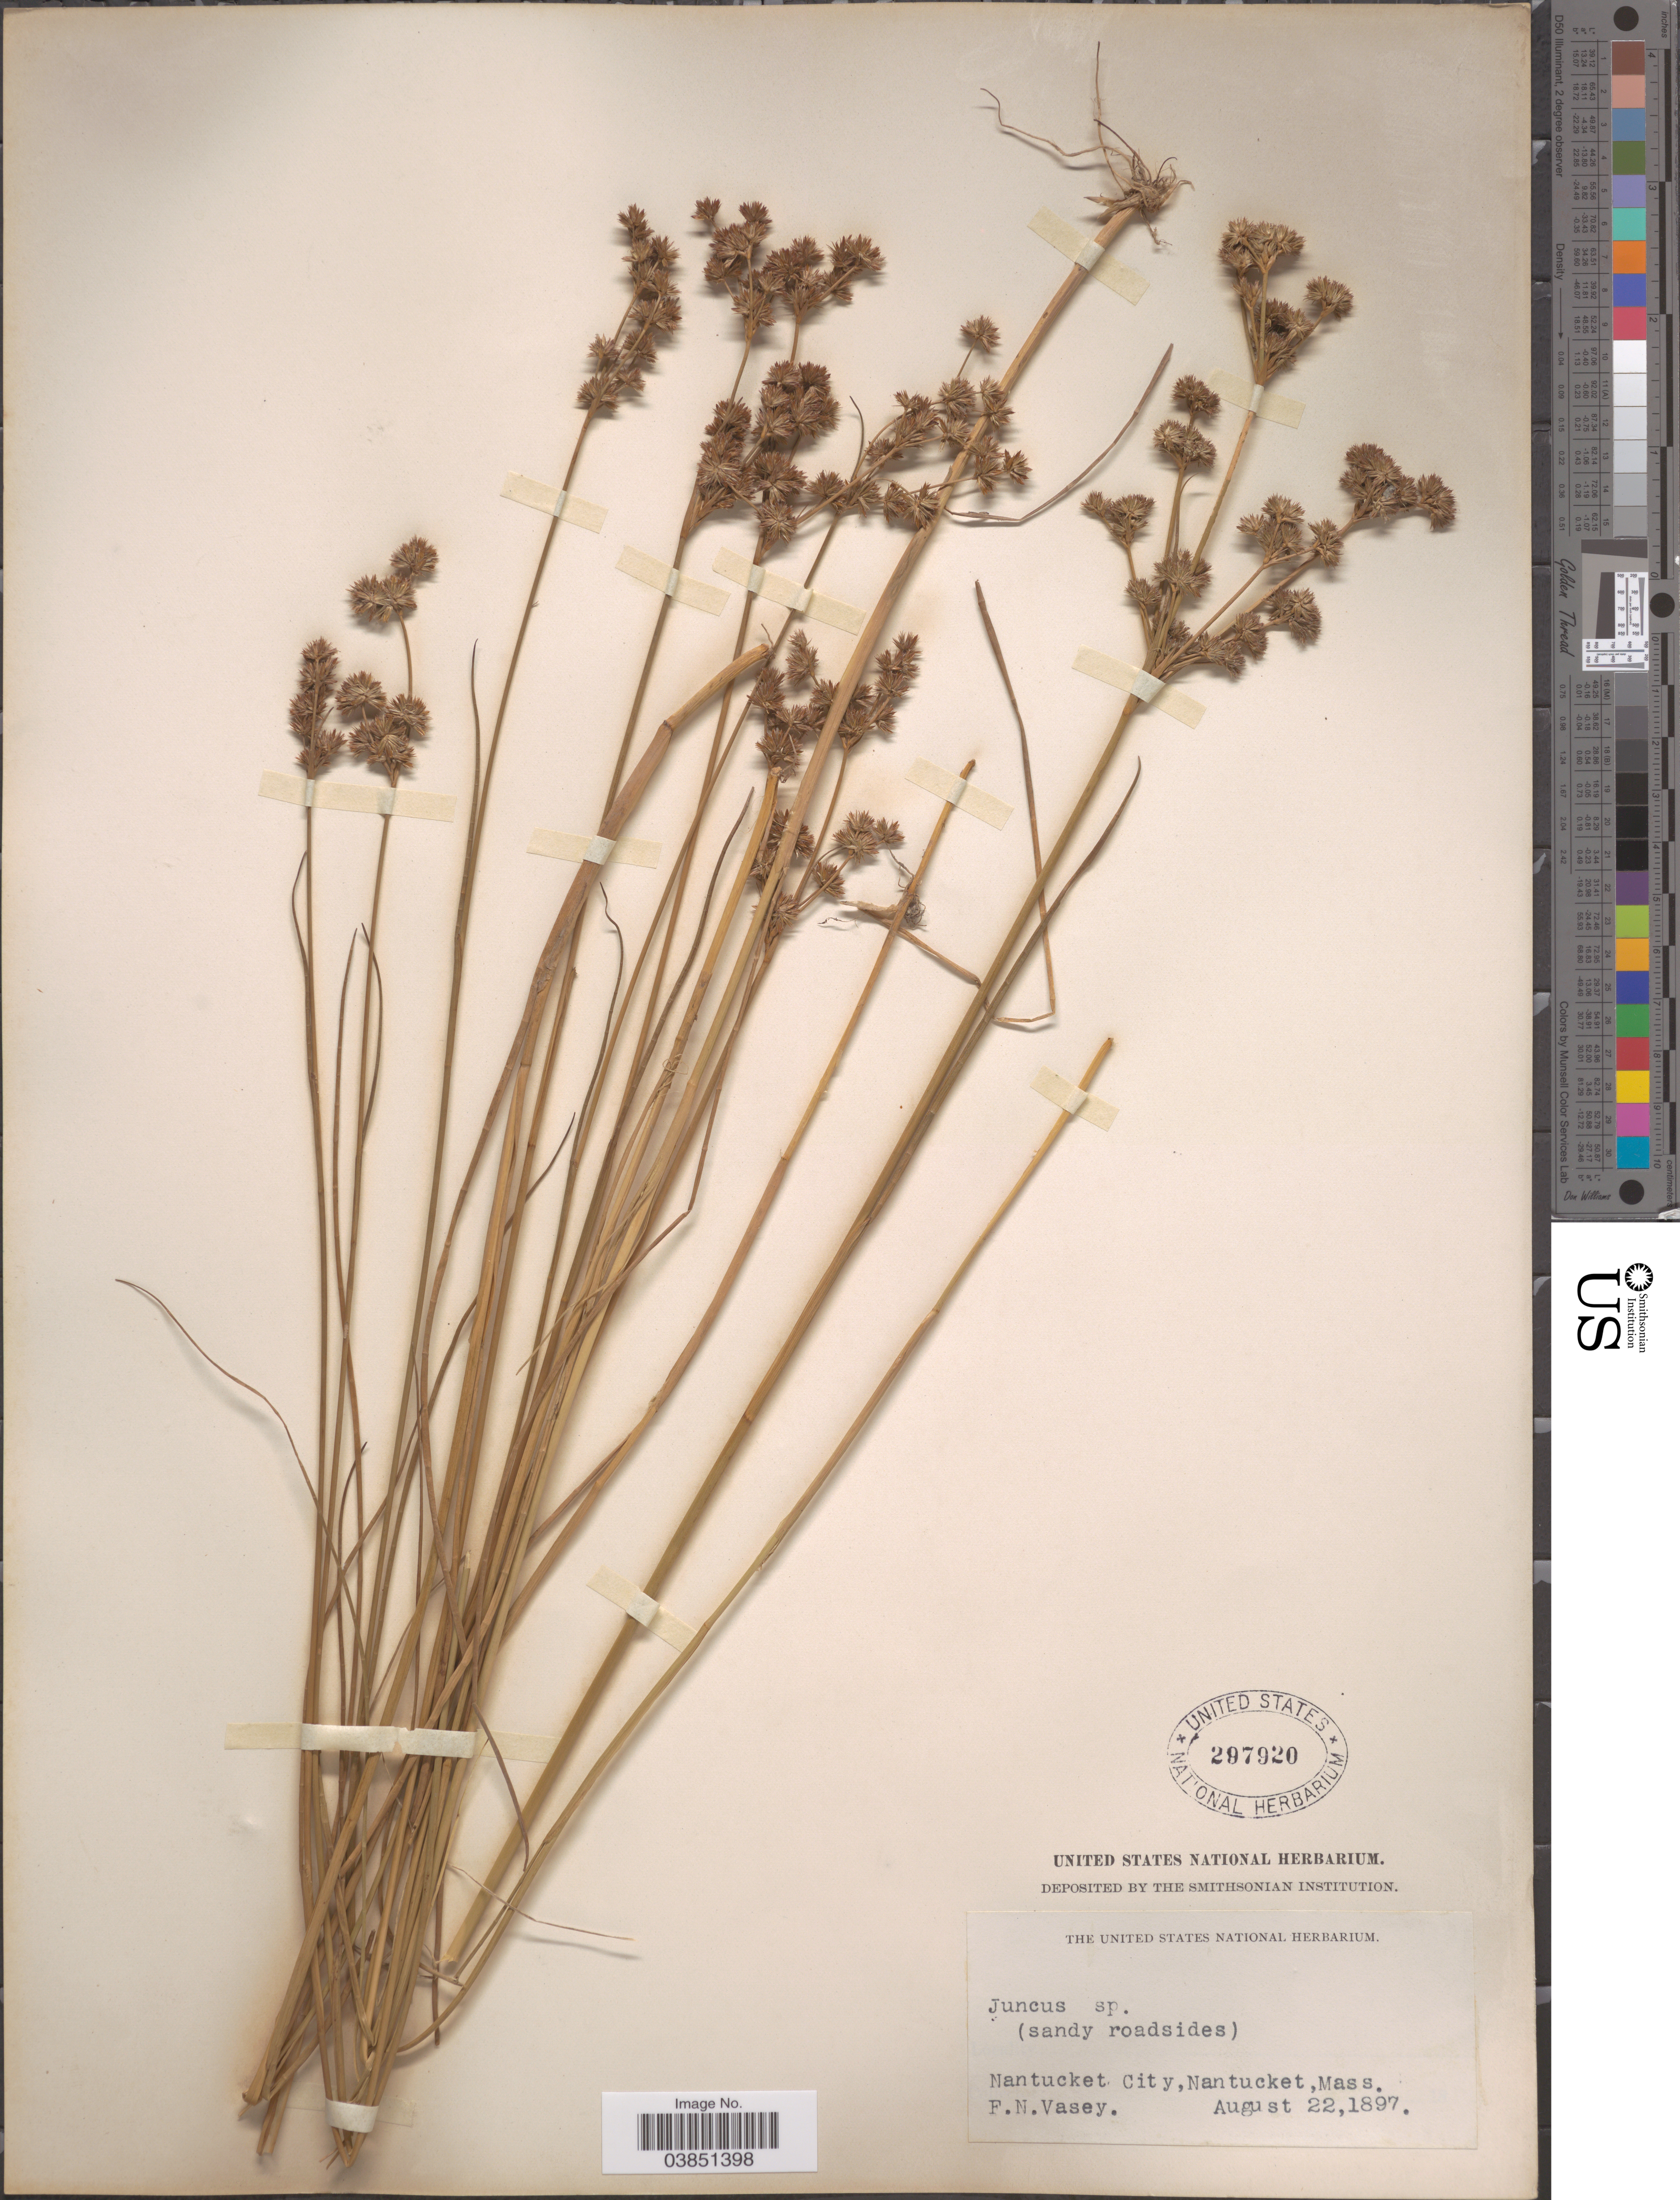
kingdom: Plantae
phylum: Tracheophyta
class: Liliopsida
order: Poales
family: Juncaceae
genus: Juncus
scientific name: Juncus canadensis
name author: J. Gay ex Laharpe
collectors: F. N. Vasey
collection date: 1897-08-22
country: United States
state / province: Massachusetts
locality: Nantucket City, Nantucket.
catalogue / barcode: US 297920